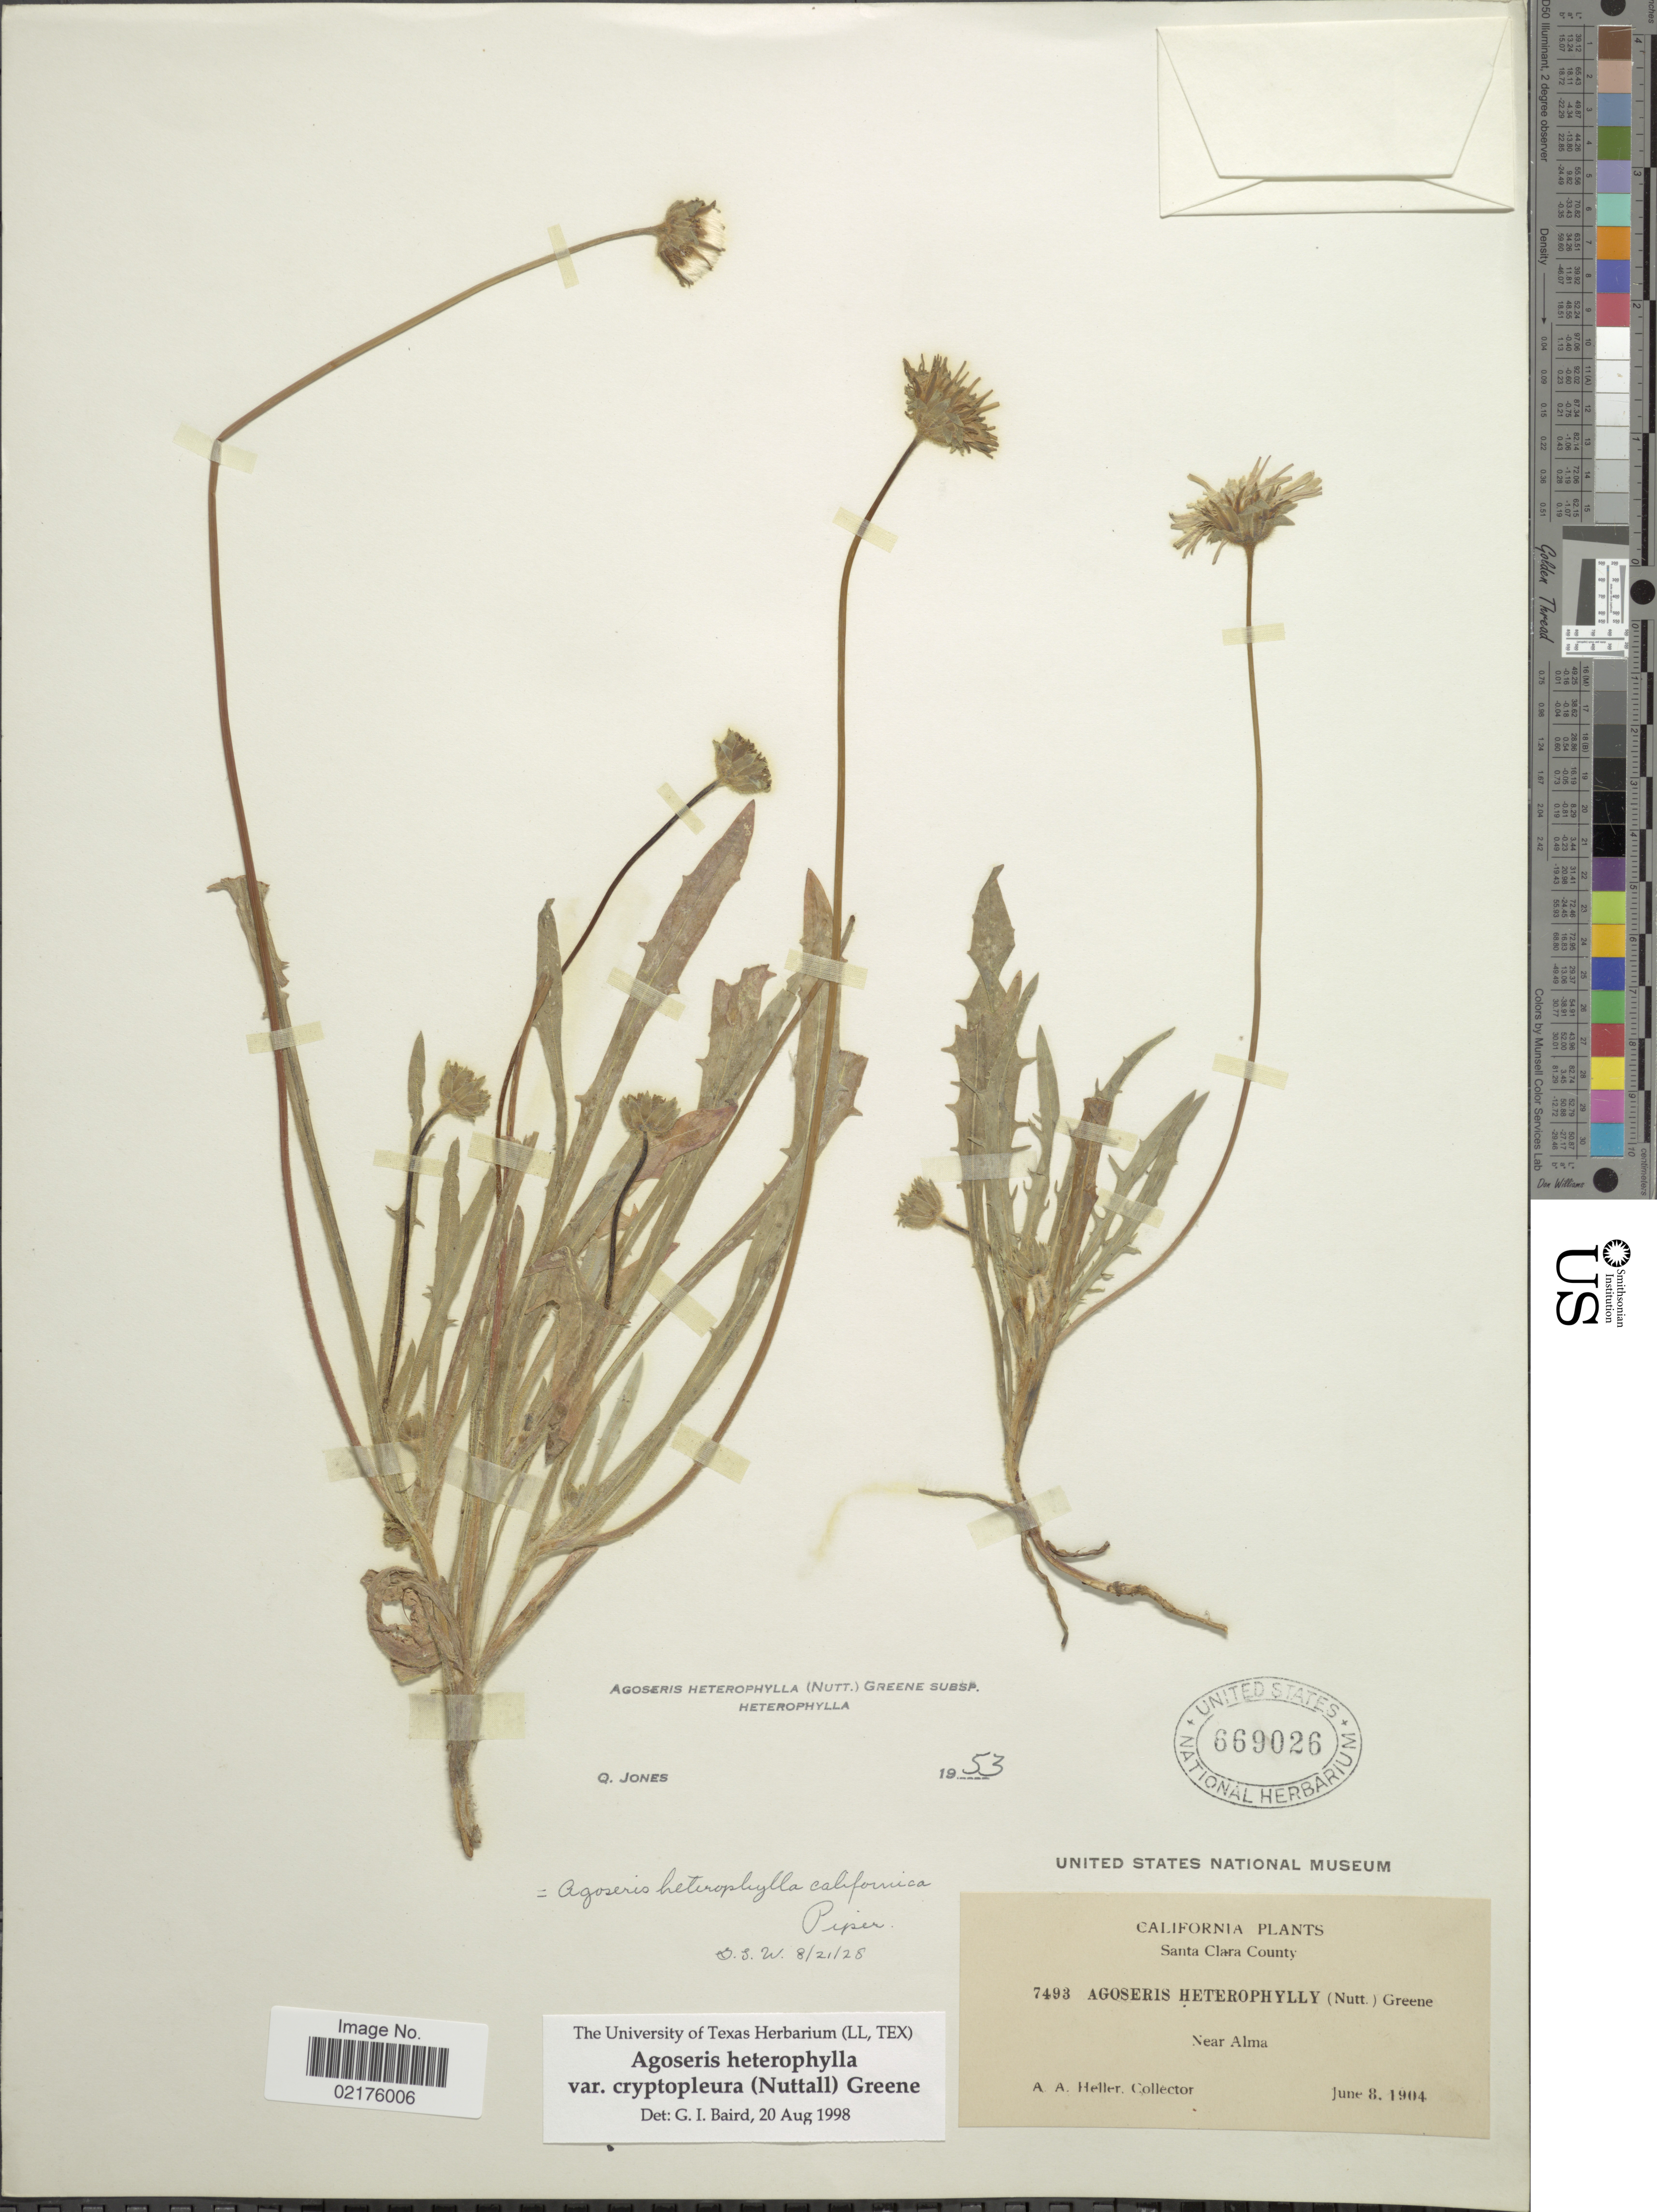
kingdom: Plantae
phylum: Tracheophyta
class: Magnoliopsida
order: Asterales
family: Asteraceae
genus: Agoseris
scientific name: Agoseris heterophylla var. cryptopleura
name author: (Nutt.) Greene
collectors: A. A. Heller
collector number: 7493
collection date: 1904-06-08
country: United States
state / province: California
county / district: Santa Clara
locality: Santa Clara County, Near Alma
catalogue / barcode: US 669026